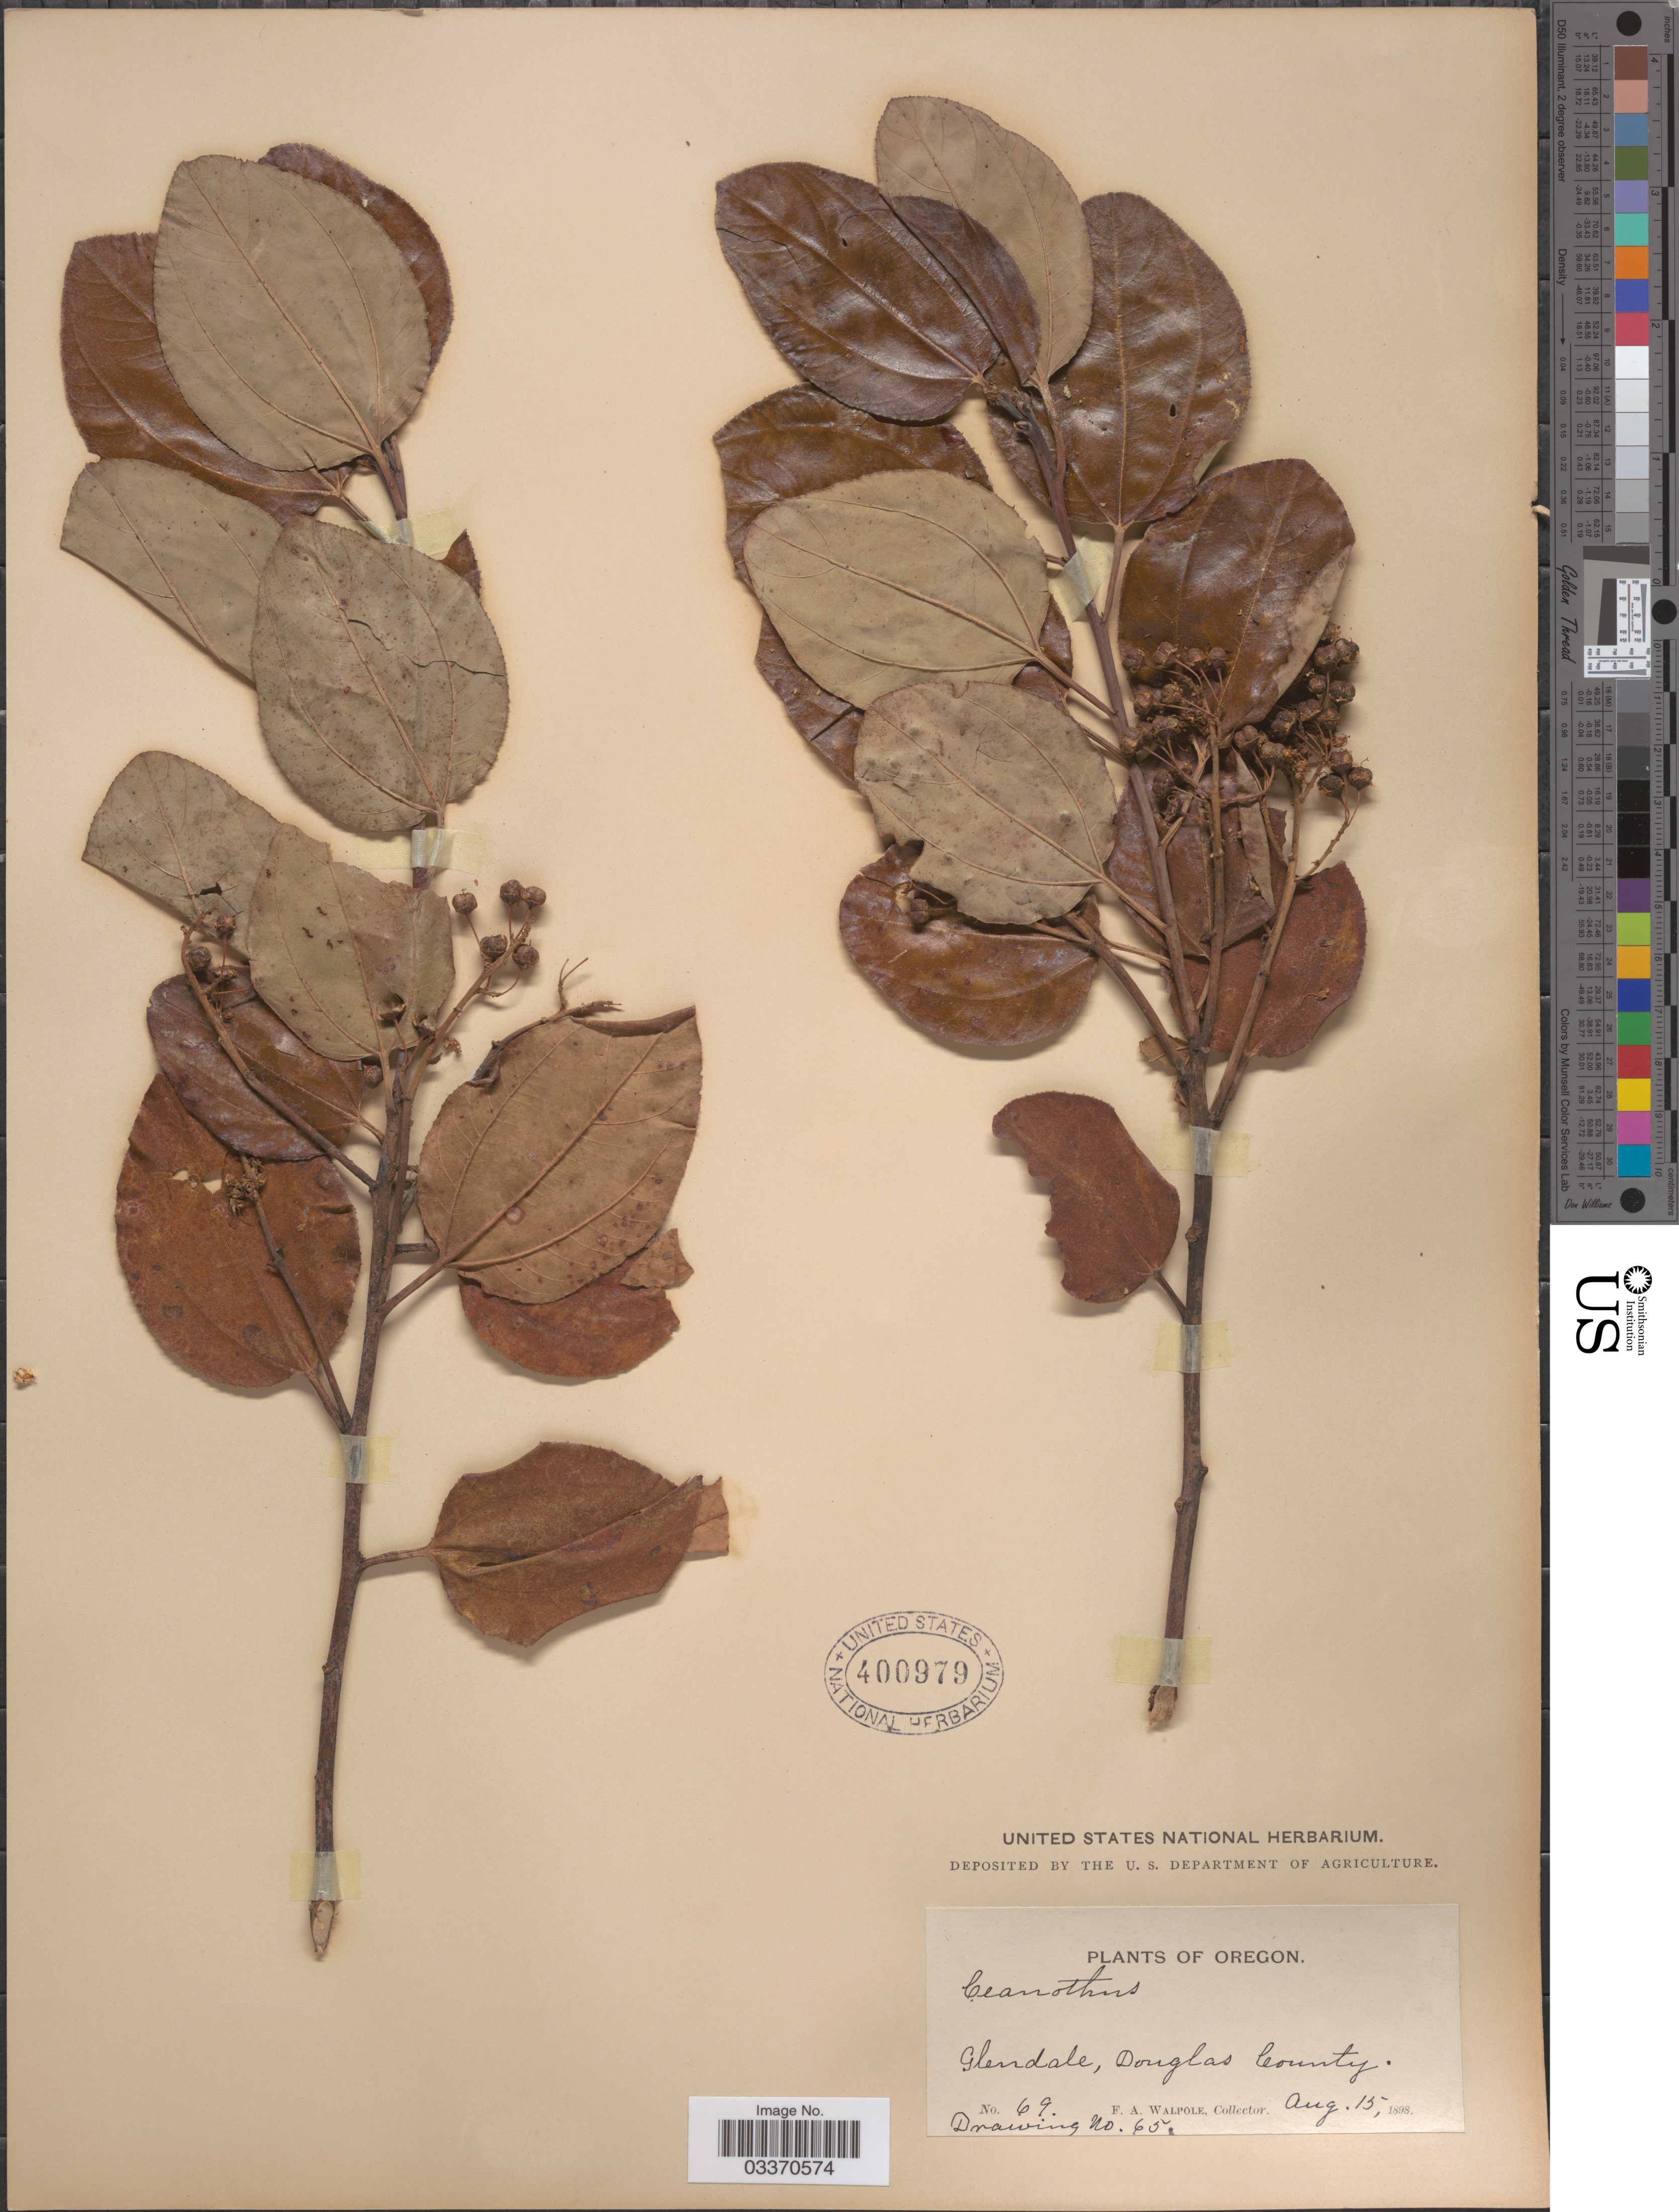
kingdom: Plantae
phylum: Tracheophyta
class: Magnoliopsida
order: Rosales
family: Rhamnaceae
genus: Ceanothus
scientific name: Ceanothus velutinus var. laevigatus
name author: Torr. & A. Gray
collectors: F. Walpole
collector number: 69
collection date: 1898-08-15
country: United States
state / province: Oregon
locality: Glendale, Douglas County.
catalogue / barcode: US 400979